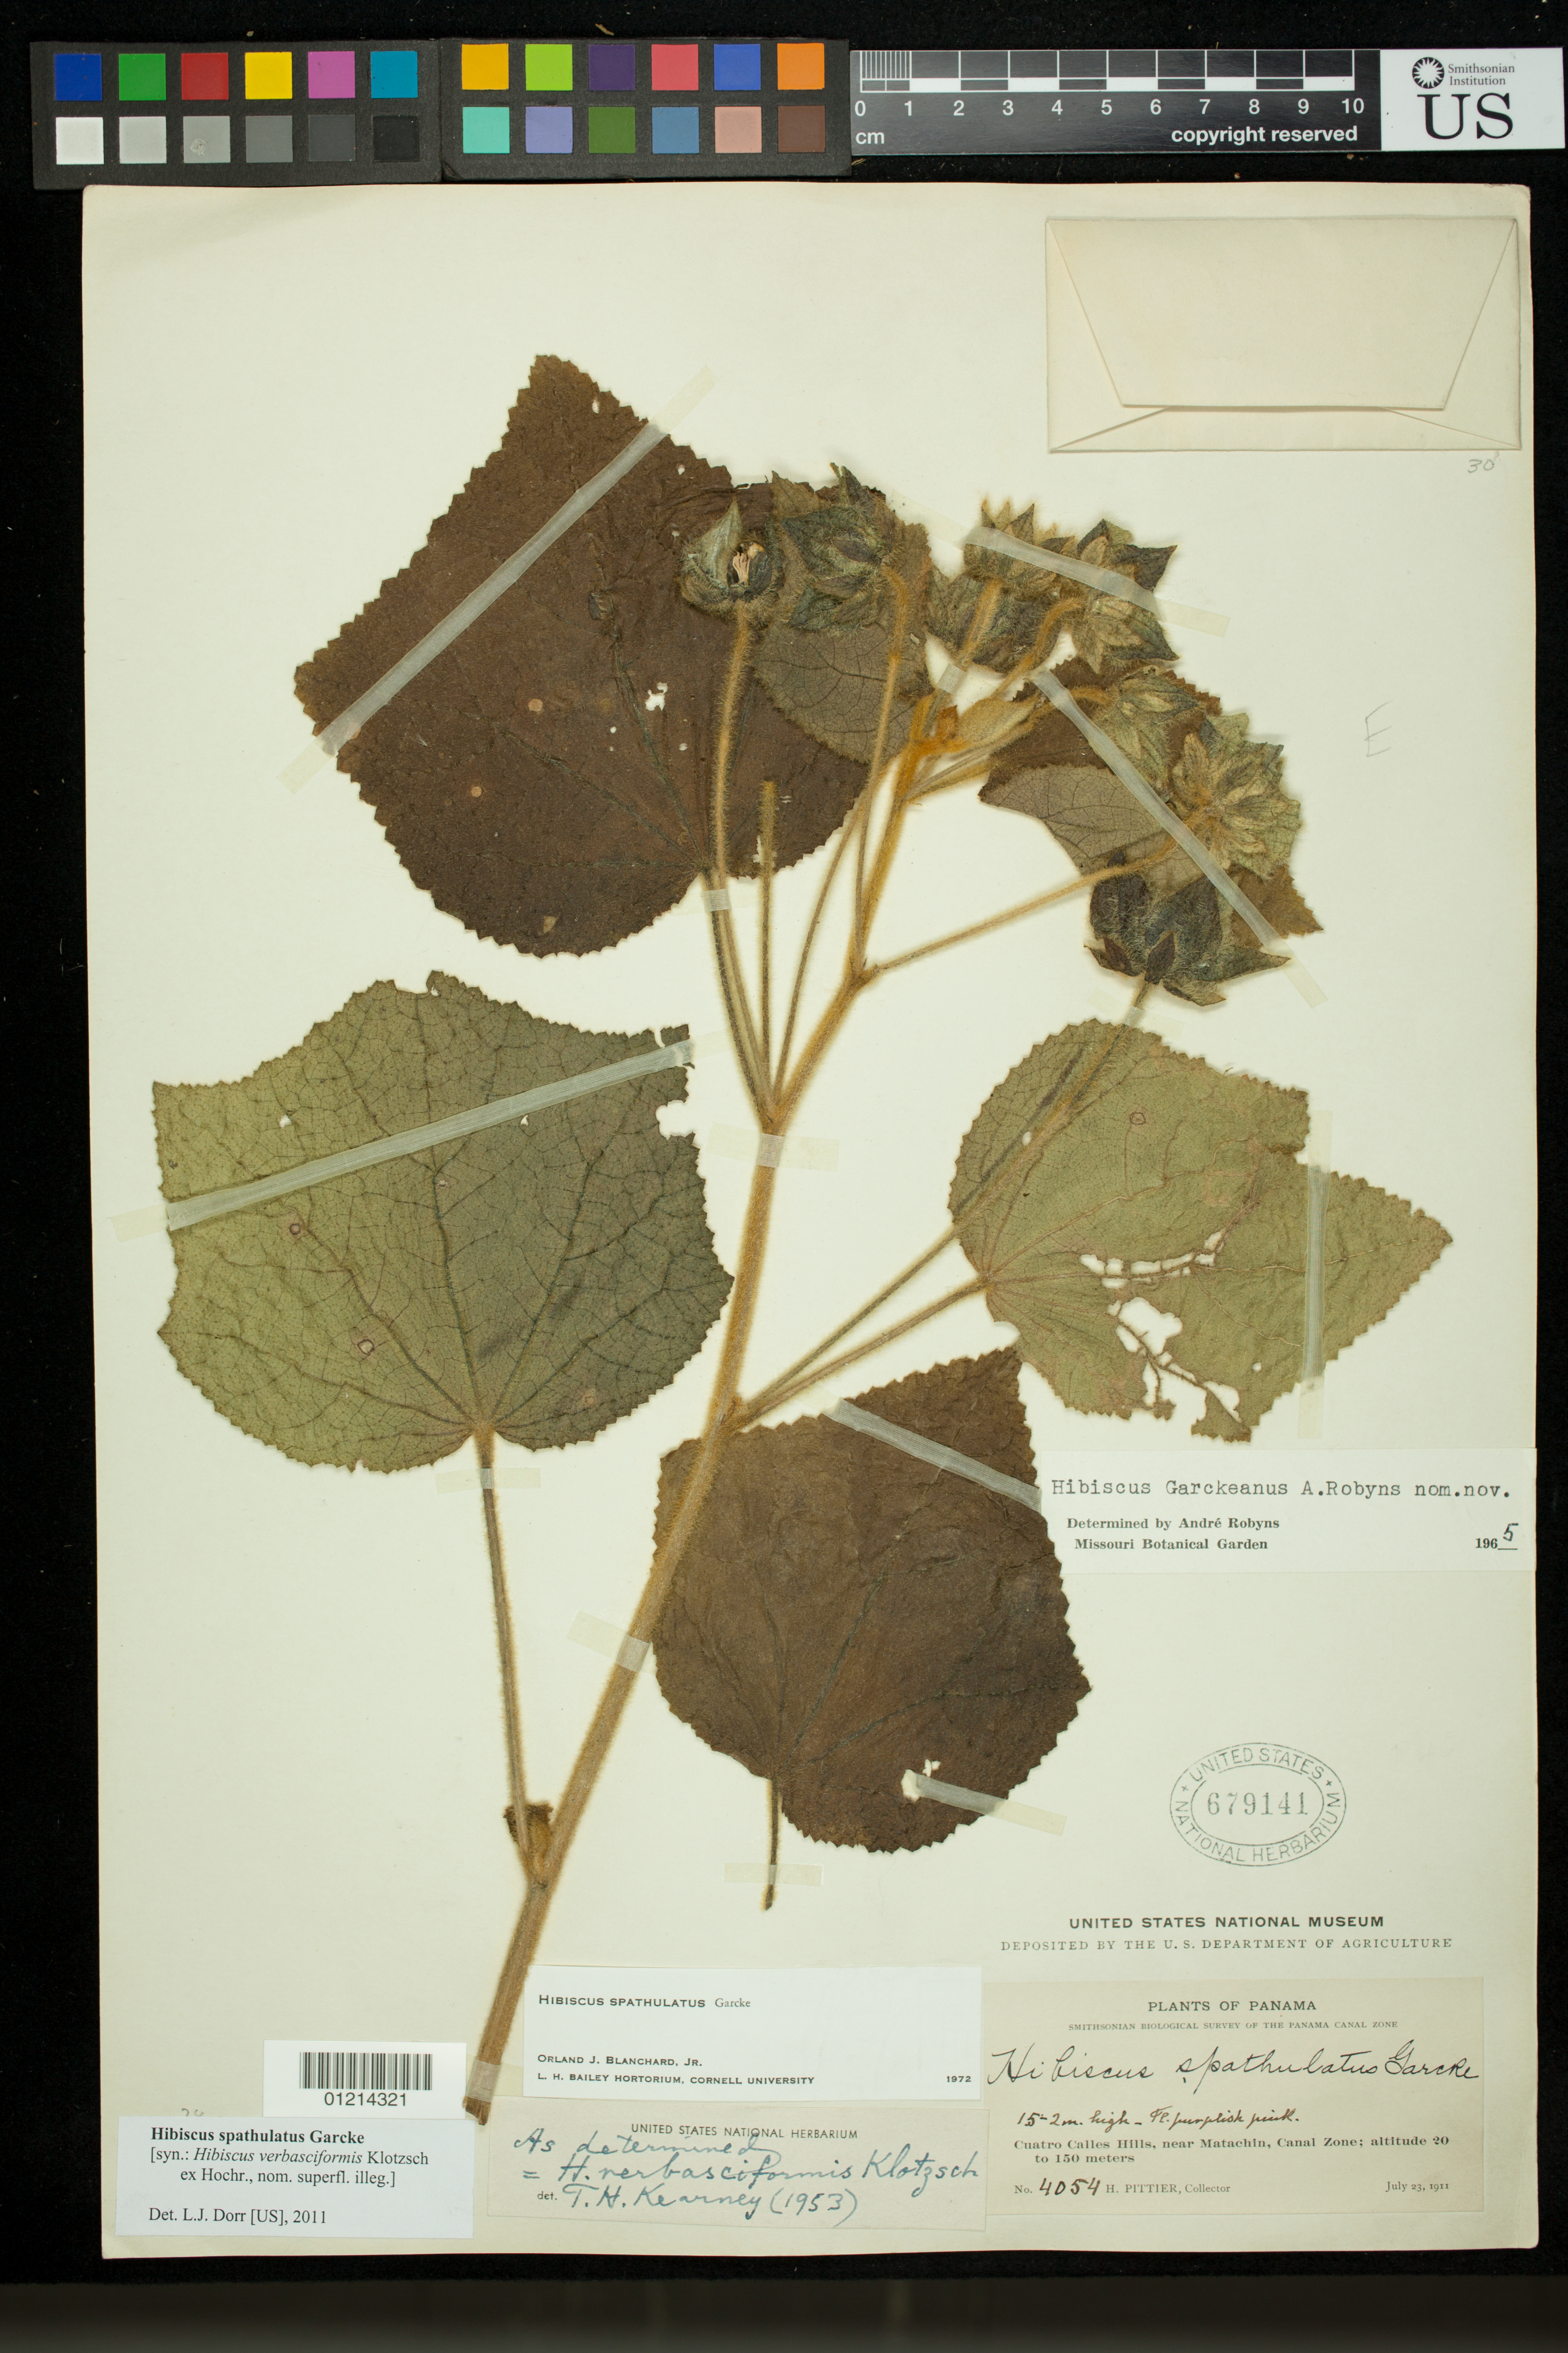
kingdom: Plantae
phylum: Tracheophyta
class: Magnoliopsida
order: Malvales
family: Malvaceae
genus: Hibiscus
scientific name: Hibiscus spathulatus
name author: Garcke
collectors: H. F. Pittier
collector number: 4054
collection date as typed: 23 Jul 1911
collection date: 1911-07-23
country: Panama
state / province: Colón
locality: Cuatro Calles Hills, near Matachin, Canal Zone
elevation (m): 20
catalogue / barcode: US 679141